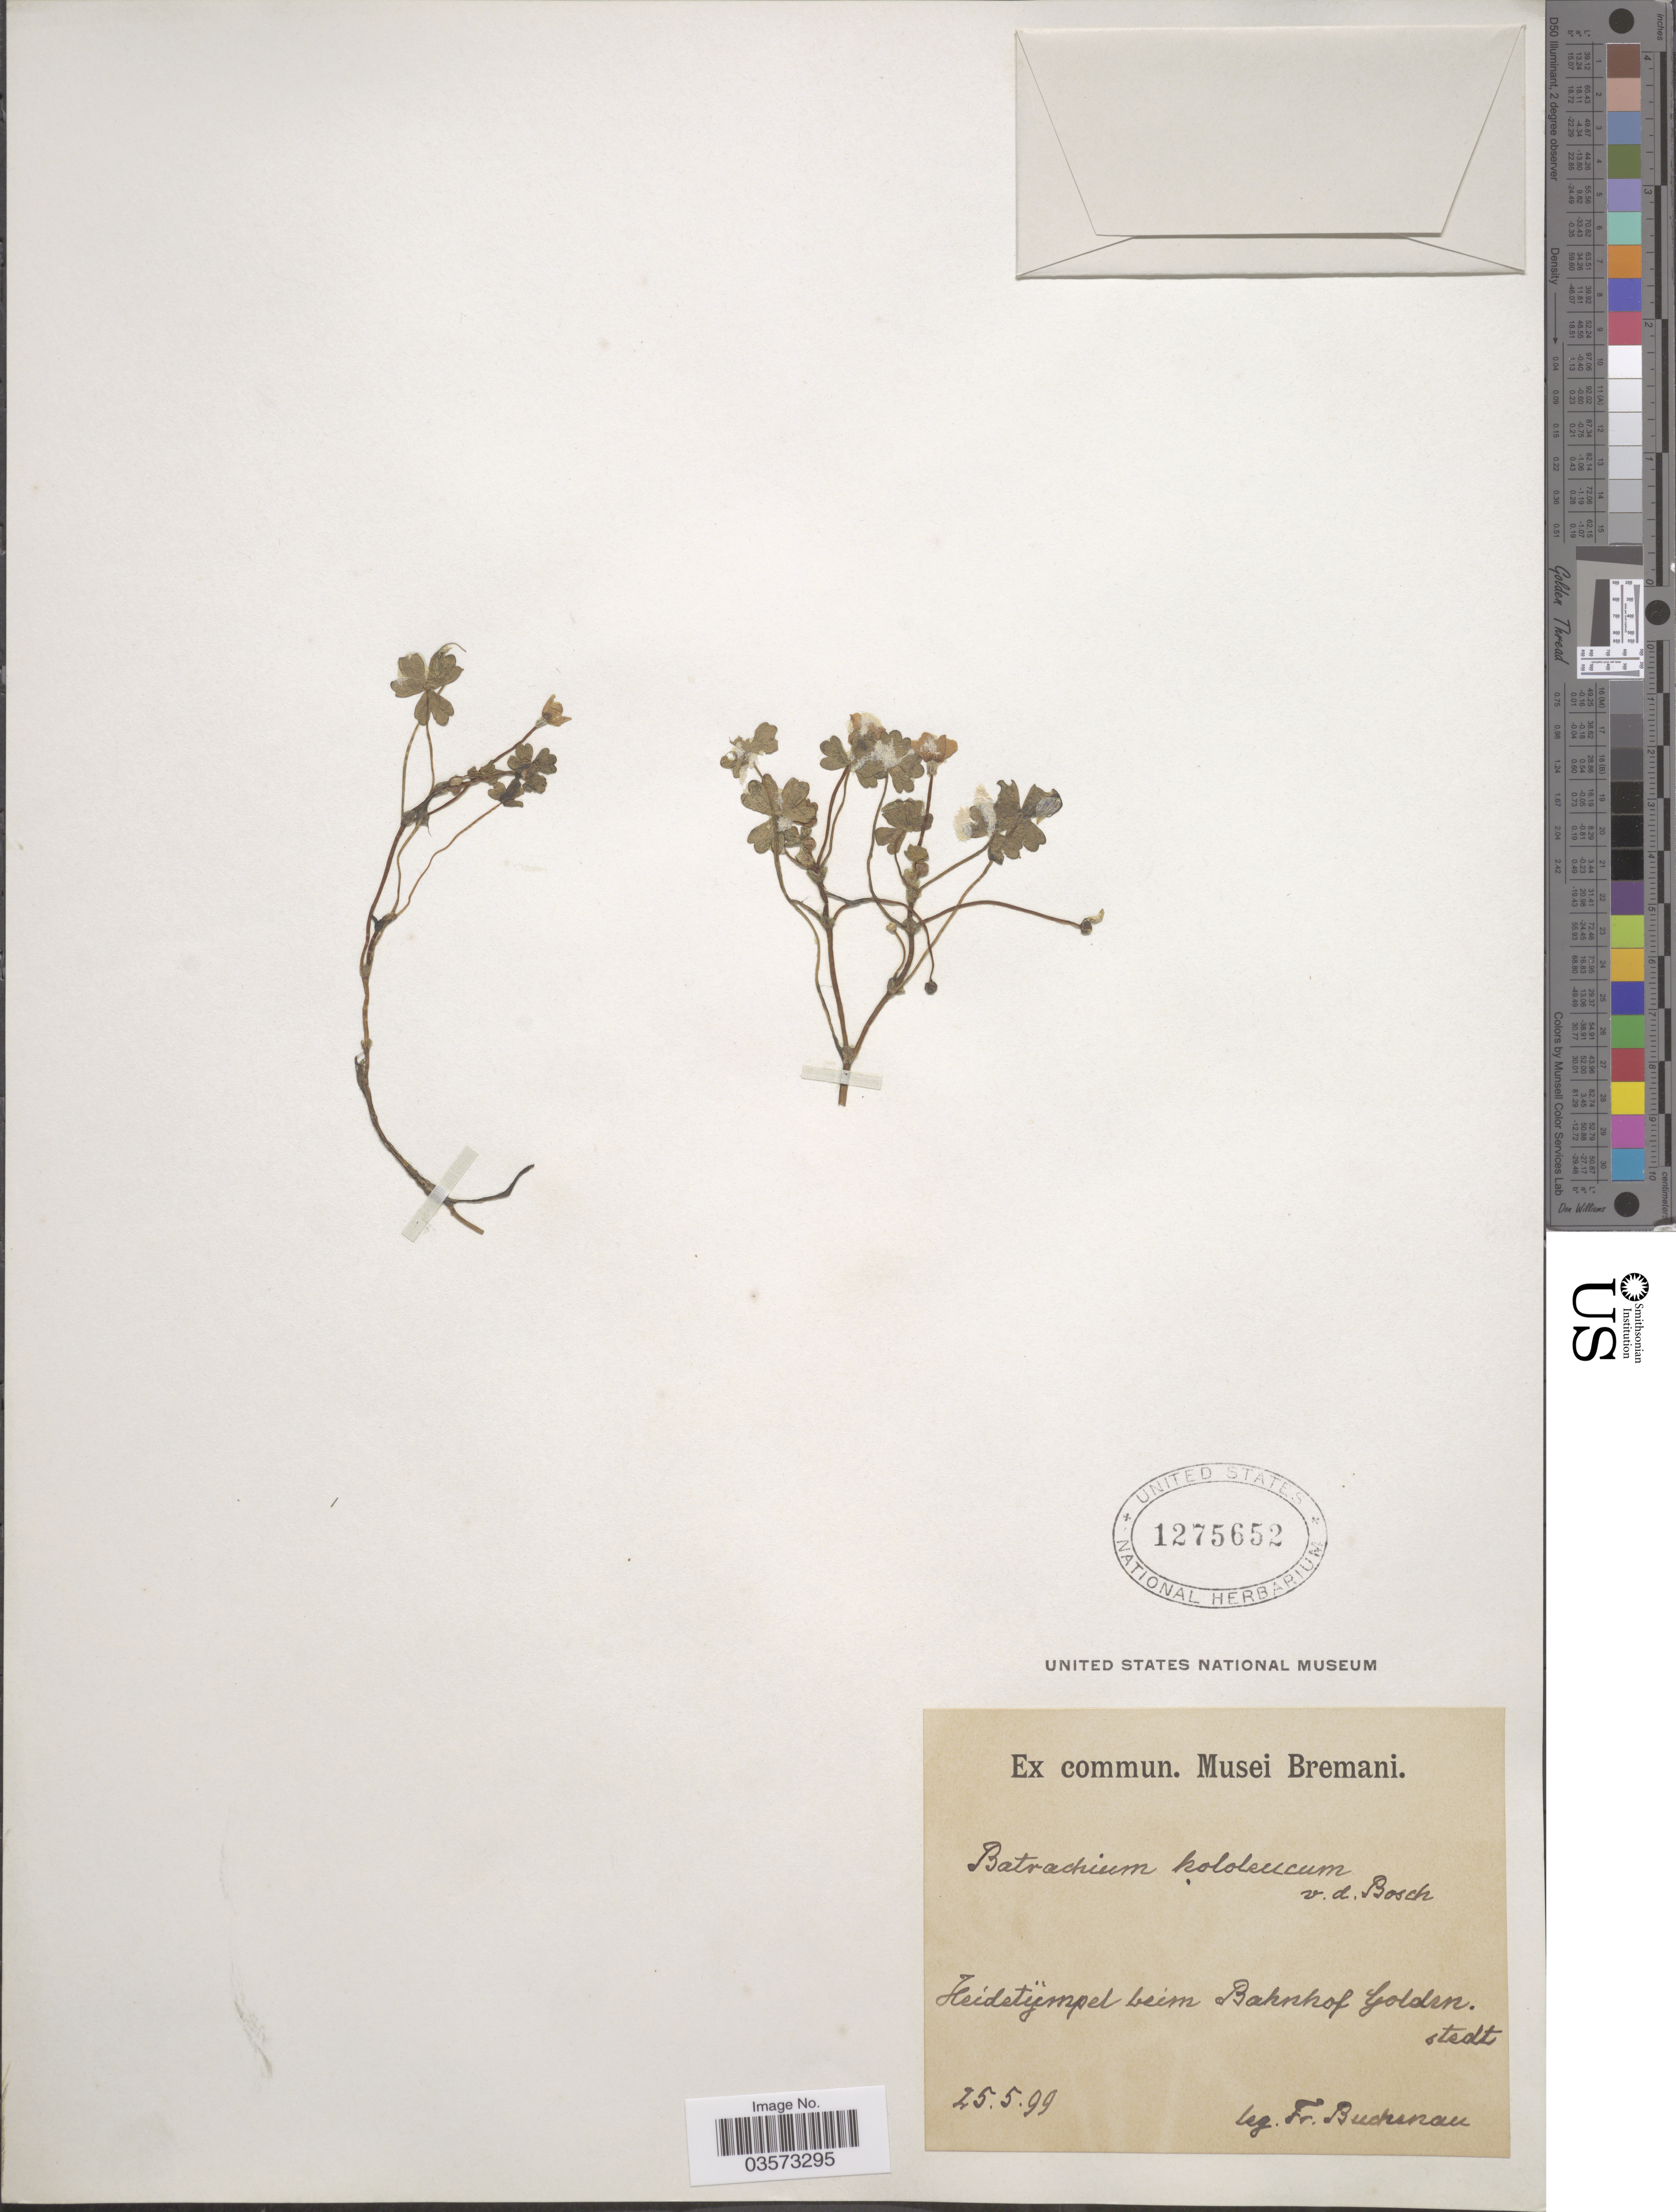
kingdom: Plantae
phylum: Tracheophyta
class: Magnoliopsida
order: Ranunculales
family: Ranunculaceae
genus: Ranunculus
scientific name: Ranunculus hololeucus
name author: Lloyd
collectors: F. Buchenau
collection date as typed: Transcribed d/m/y: 25/5/99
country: Germany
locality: Heidetumpel beim Bahnhof Goldenstedt.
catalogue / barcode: US 1275652